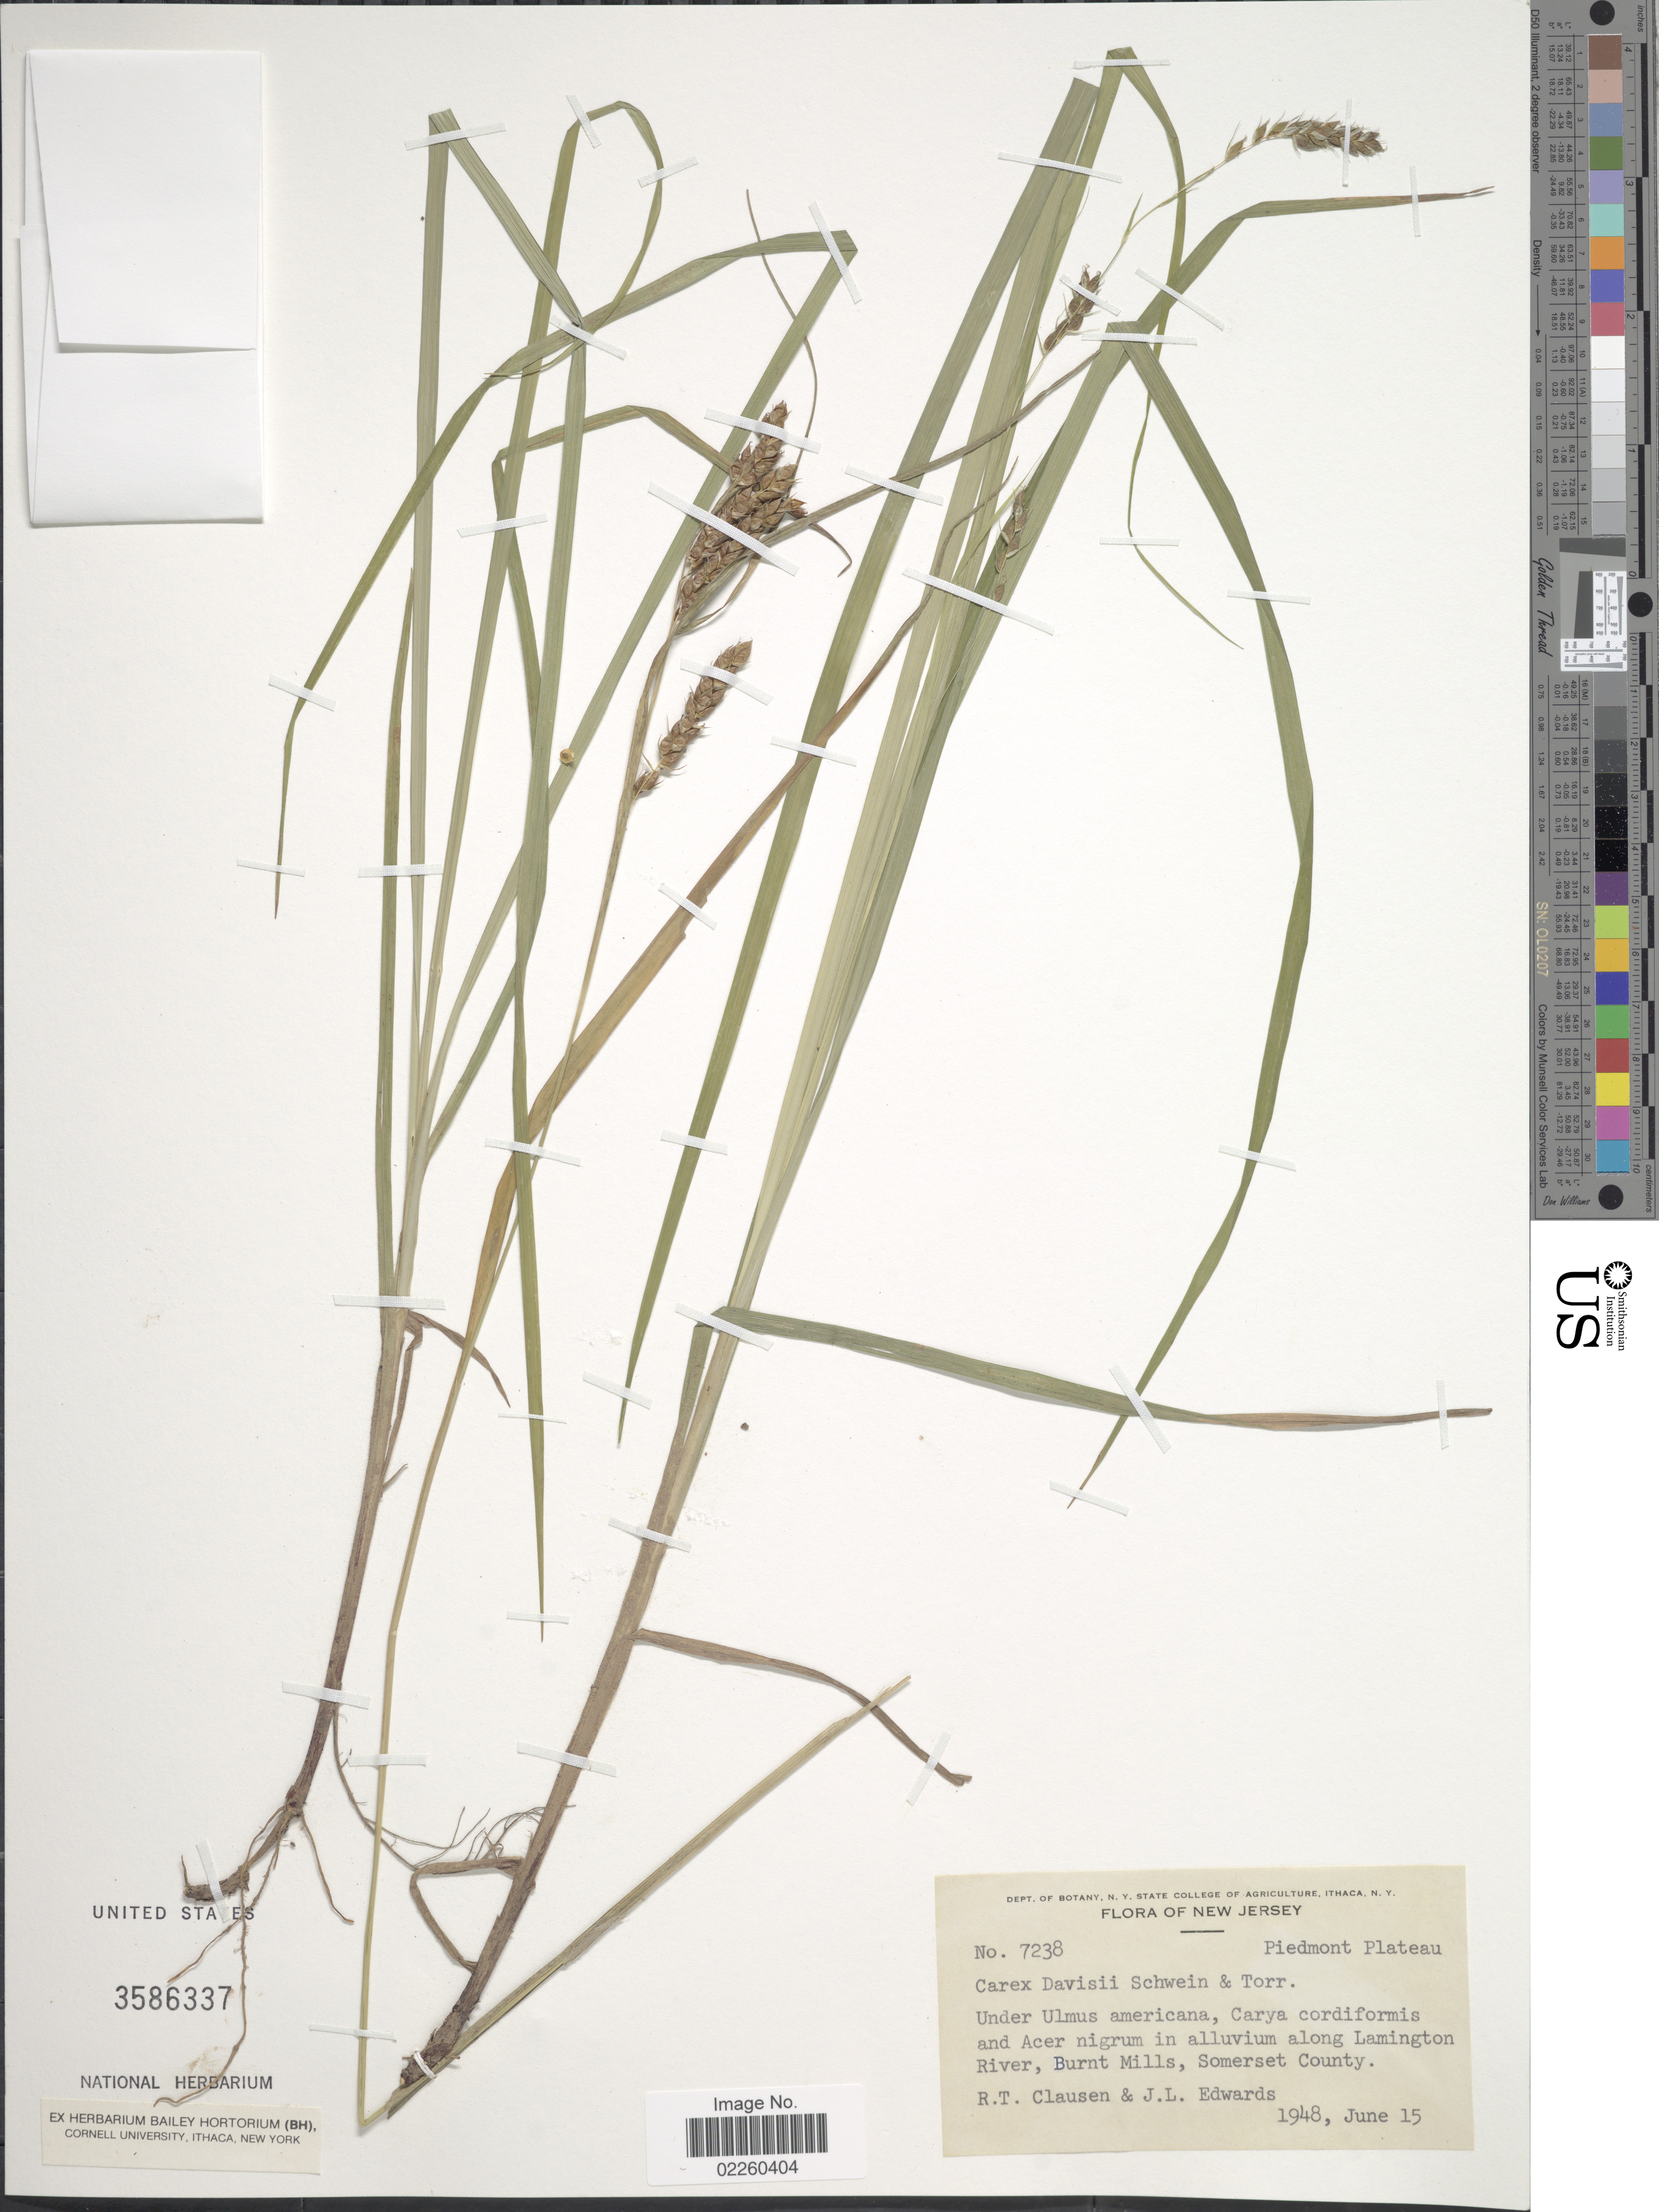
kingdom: Plantae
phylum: Tracheophyta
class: Liliopsida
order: Poales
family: Cyperaceae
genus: Carex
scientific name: Carex davisii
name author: Schwein. & Torr.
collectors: R. T. Clausen & J. Edwards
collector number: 7238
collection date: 1948-06-15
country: United States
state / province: New Jersey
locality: Along Lamington River, Burnt Mills, Somerset County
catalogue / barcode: US 3586337